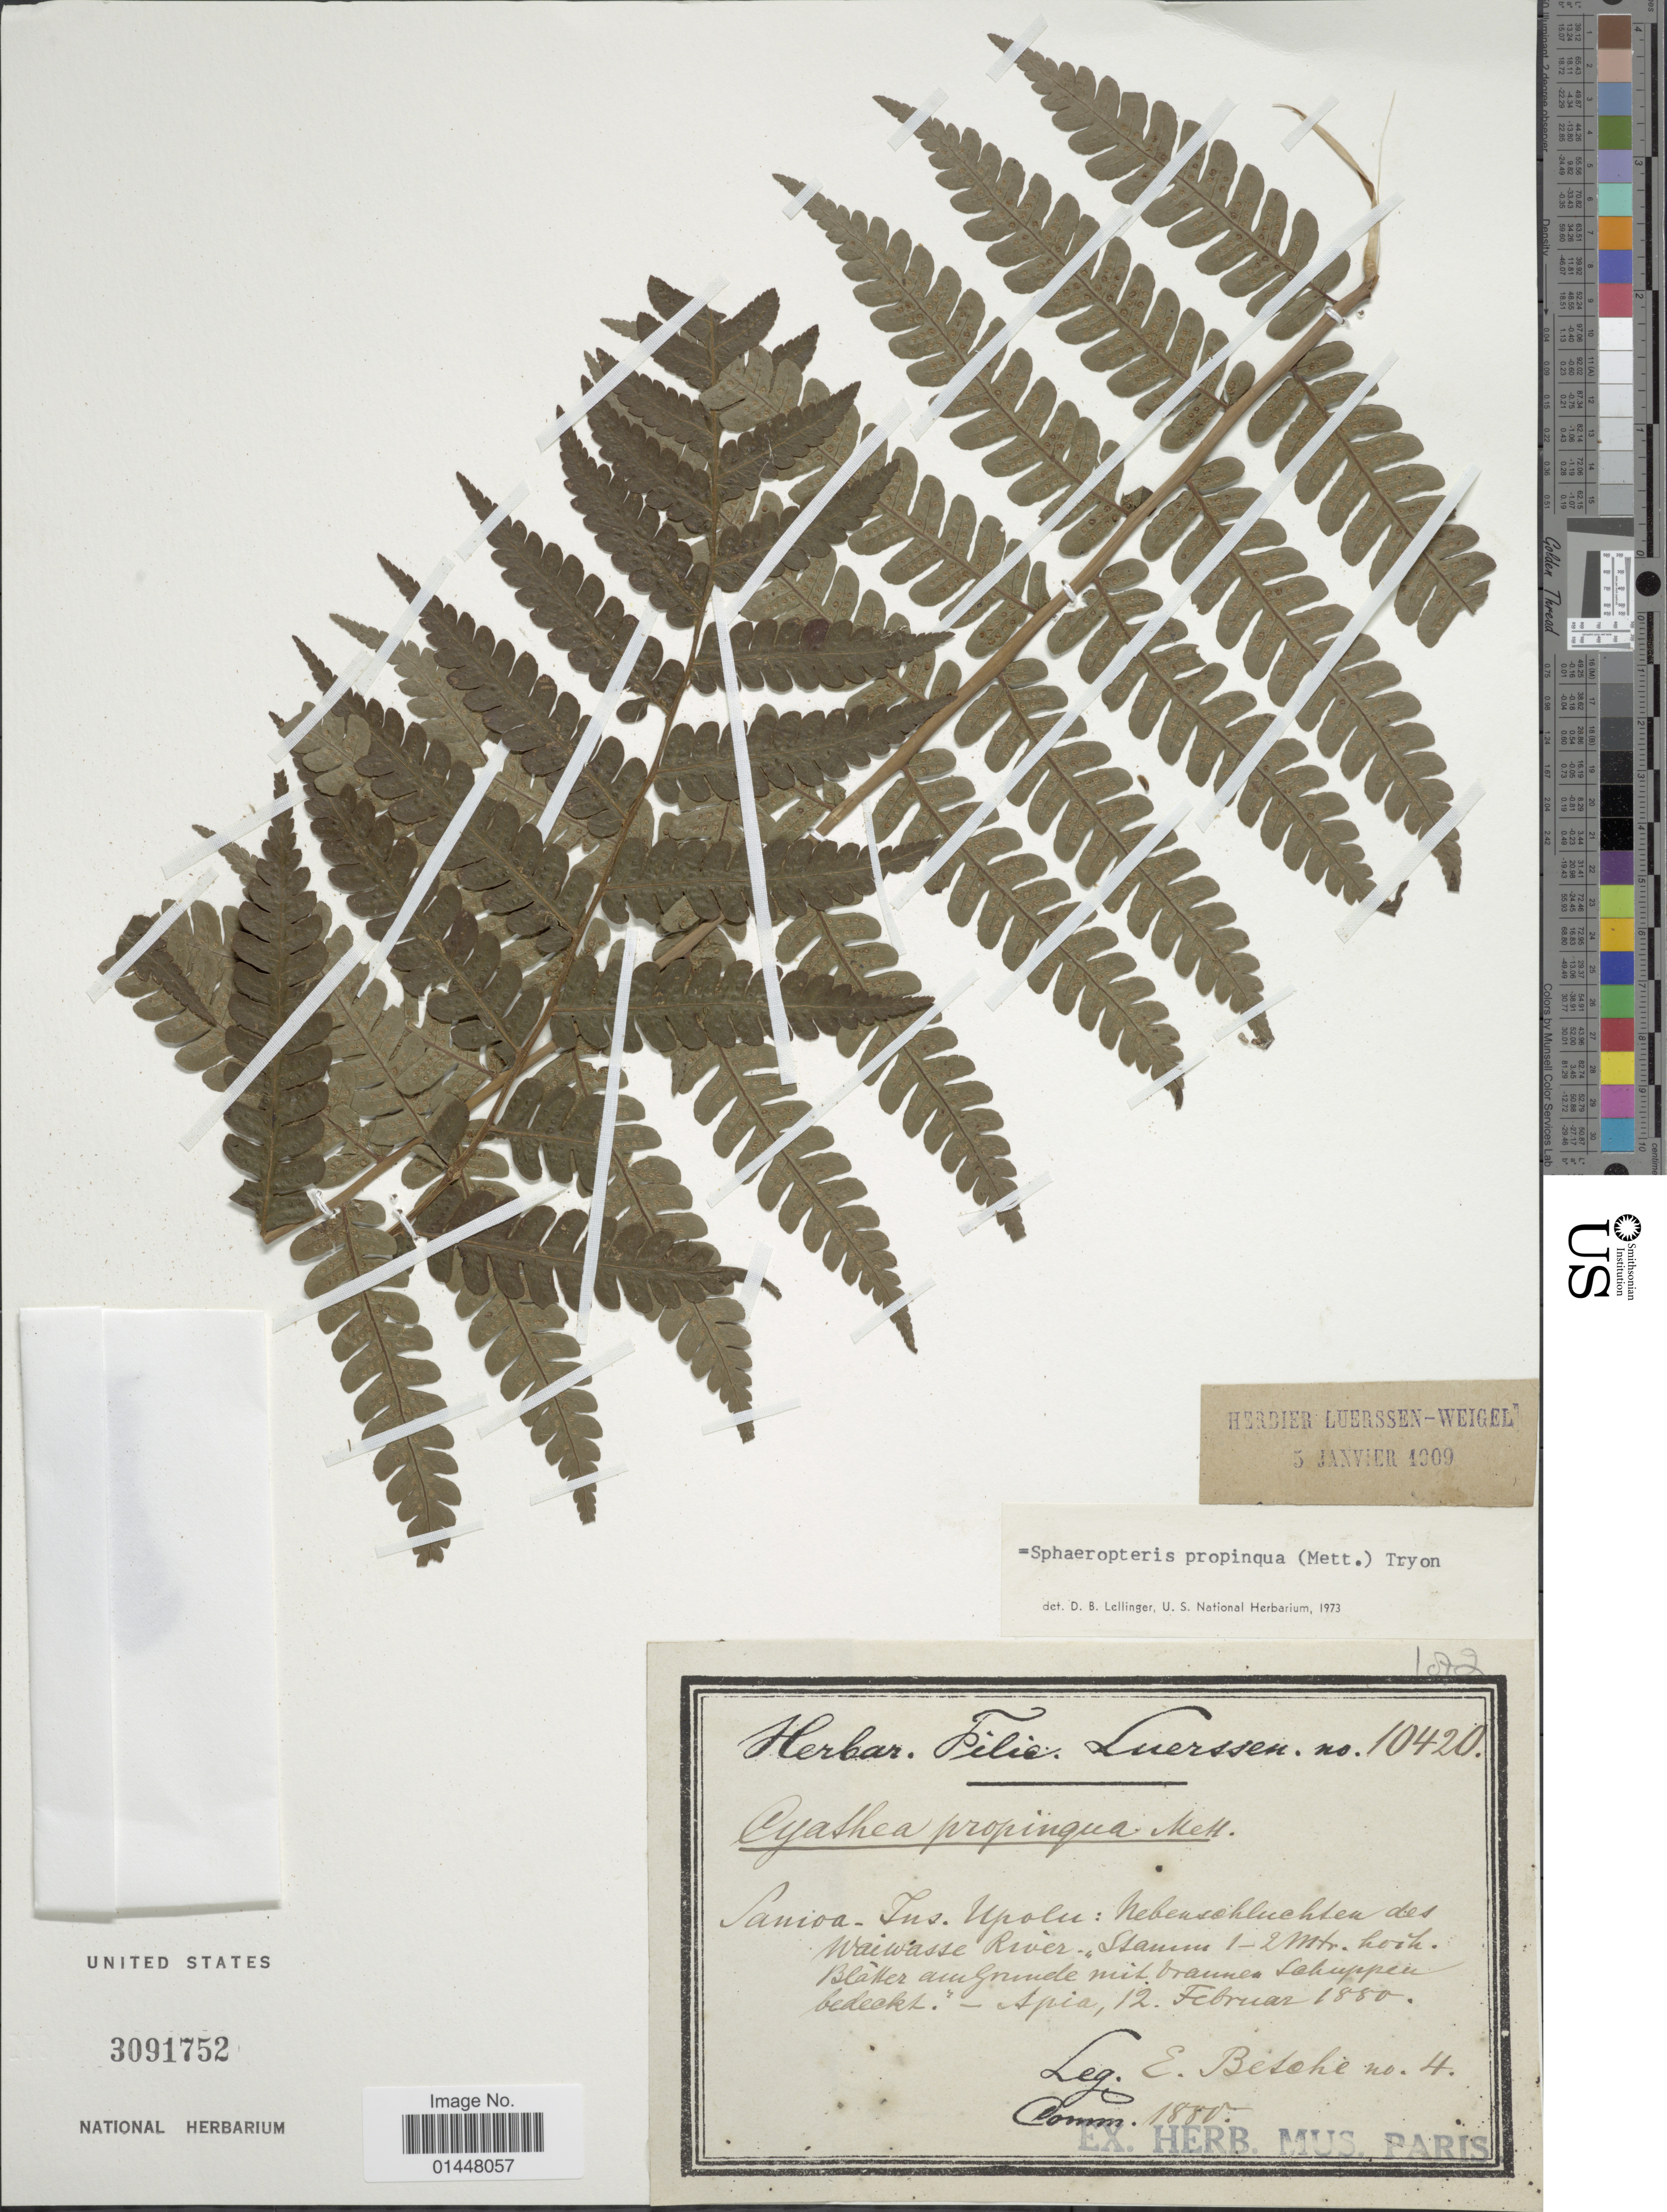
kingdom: Plantae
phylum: Tracheophyta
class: Polypodiopsida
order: Cyatheales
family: Cyatheaceae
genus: Sphaeropteris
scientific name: Sphaeropteris propinqua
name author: (Mett.) R.M. Tryon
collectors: Besche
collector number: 4/10420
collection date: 1880-02-12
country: Samoa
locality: Samoa-ins: Upolu: Nebeusohluehten des Waiwasse River. Slaunen. bedeckl.Apia [interpreted]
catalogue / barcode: US 3091752